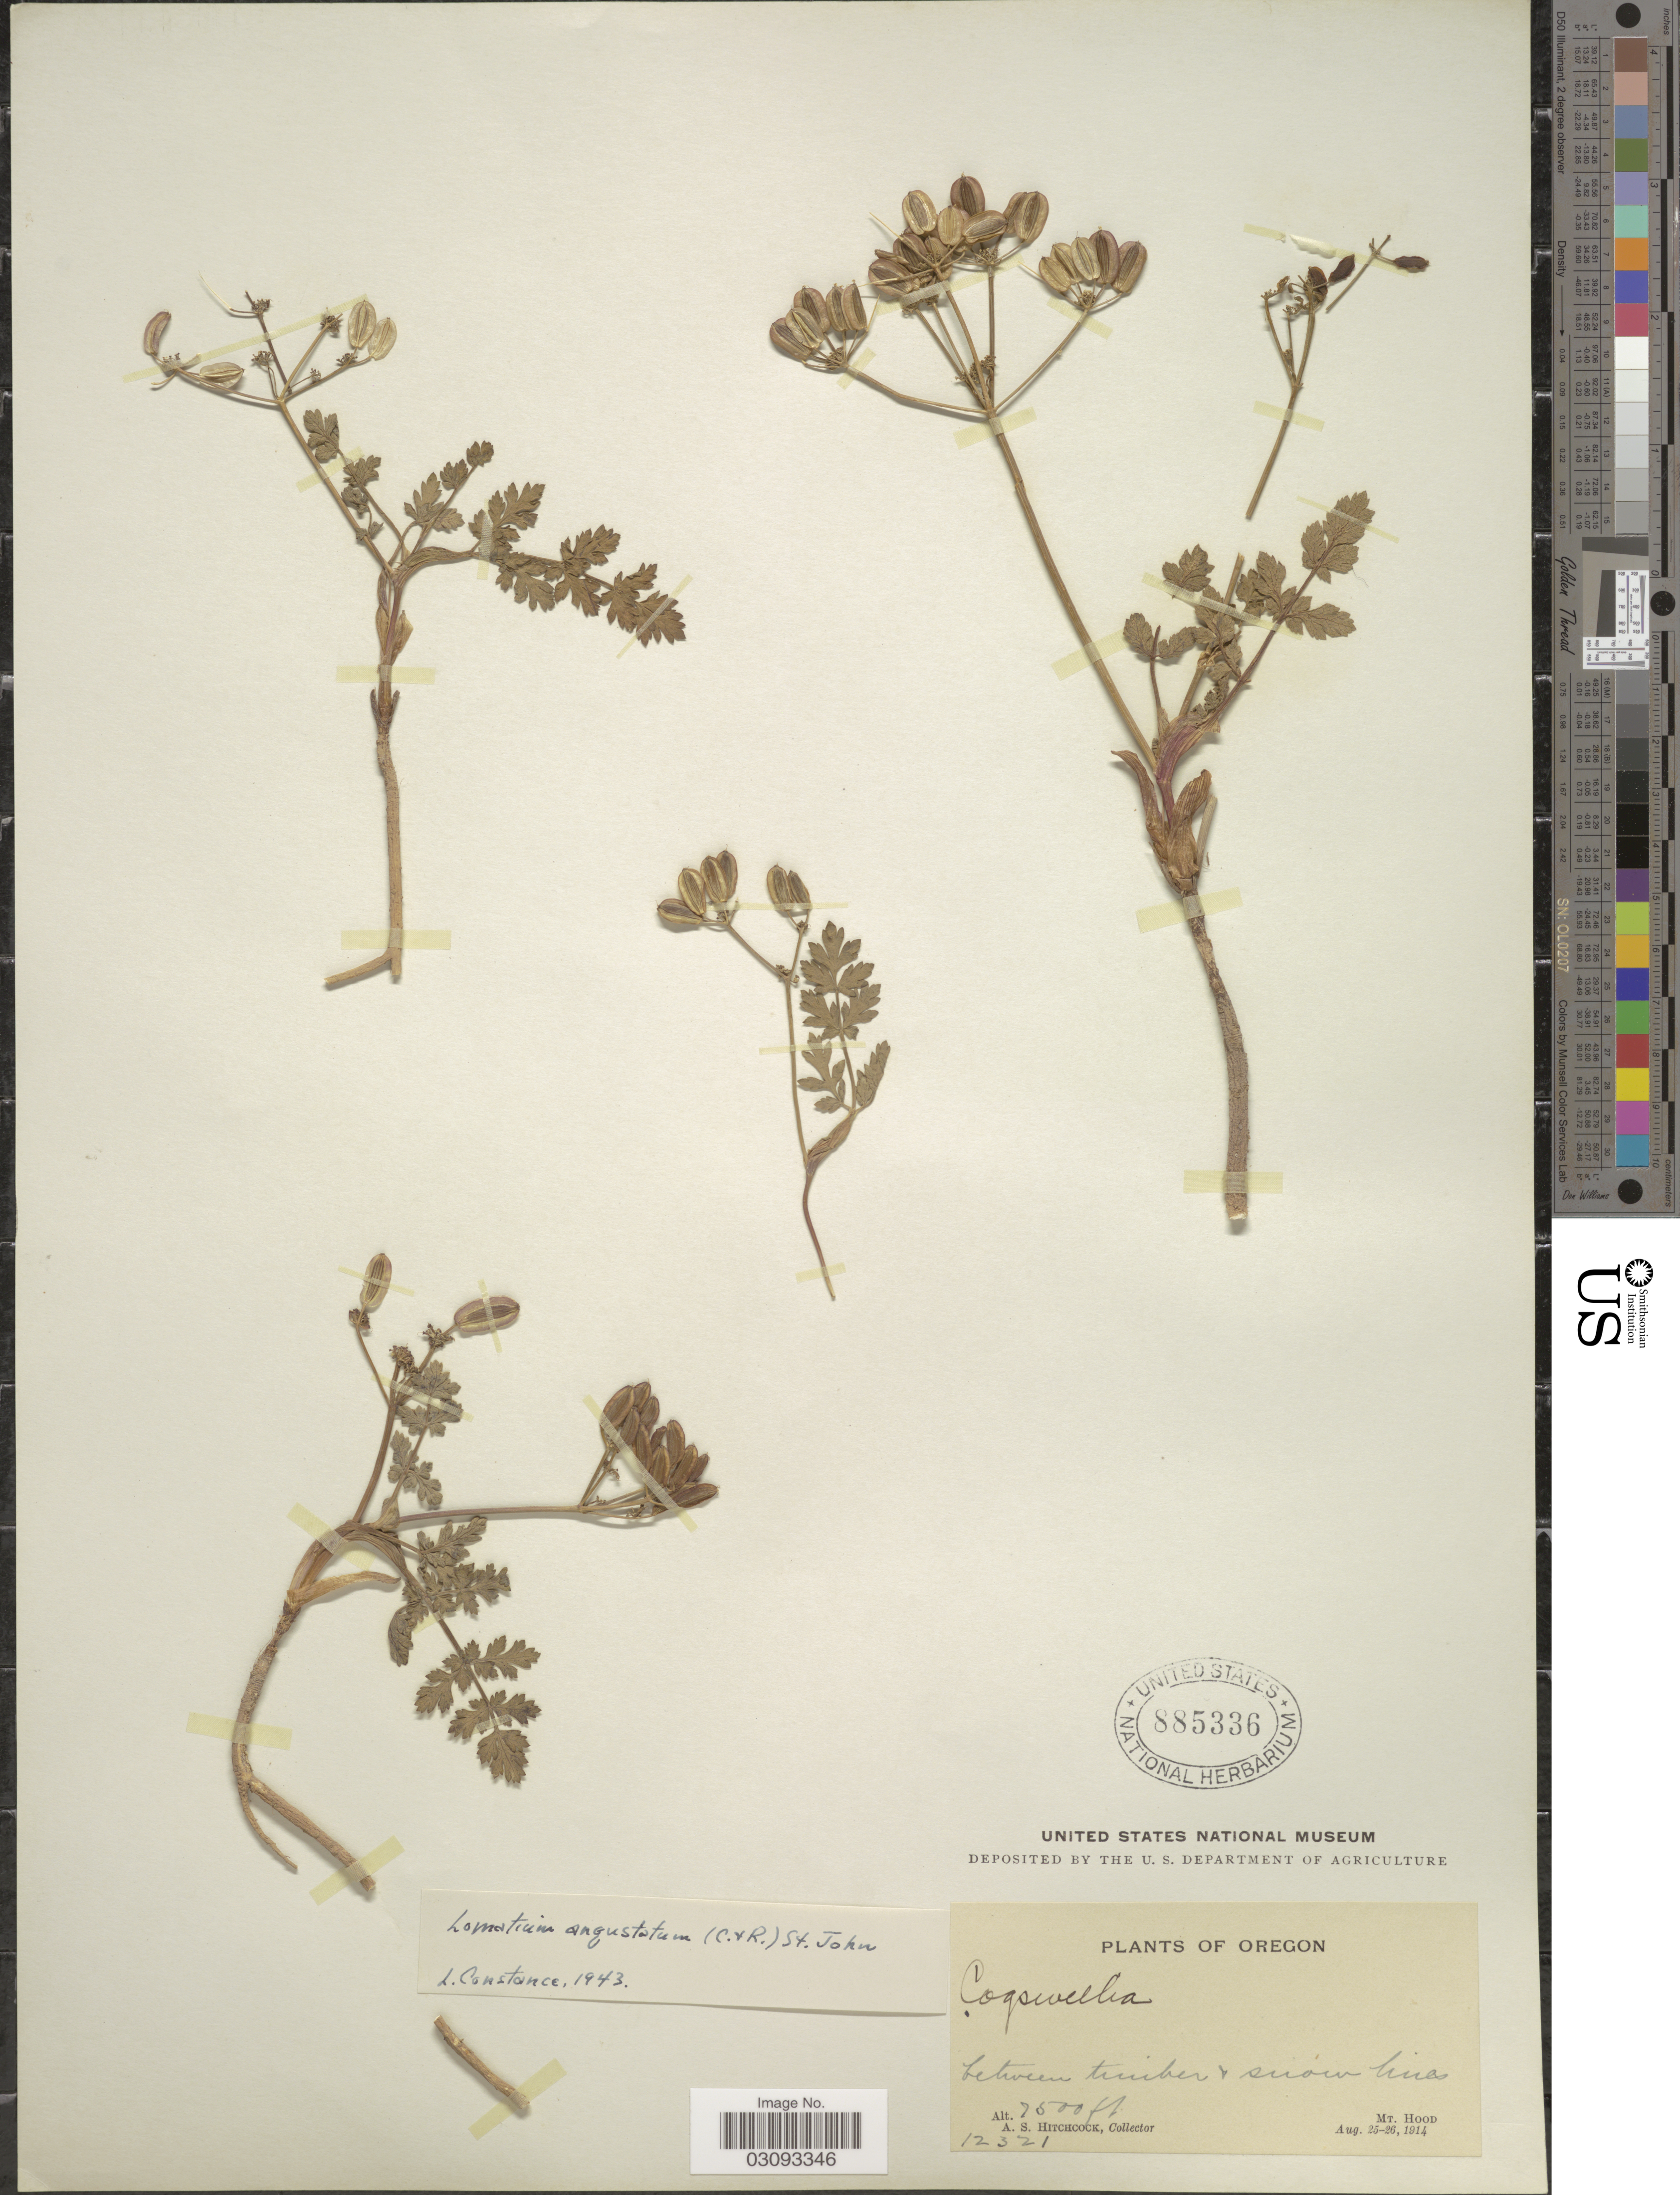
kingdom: Plantae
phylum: Tracheophyta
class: Magnoliopsida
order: Apiales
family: Apiaceae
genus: Lomatium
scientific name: Lomatium angustatum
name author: (J.M. Coult. & Rose) H. St. John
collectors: A. S. Hitchcock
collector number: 12321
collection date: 1914-08-25/1914-08-26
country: United States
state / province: Oregon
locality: Between timber & snow lines Mt. Hood.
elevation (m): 2286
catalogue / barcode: US 885336